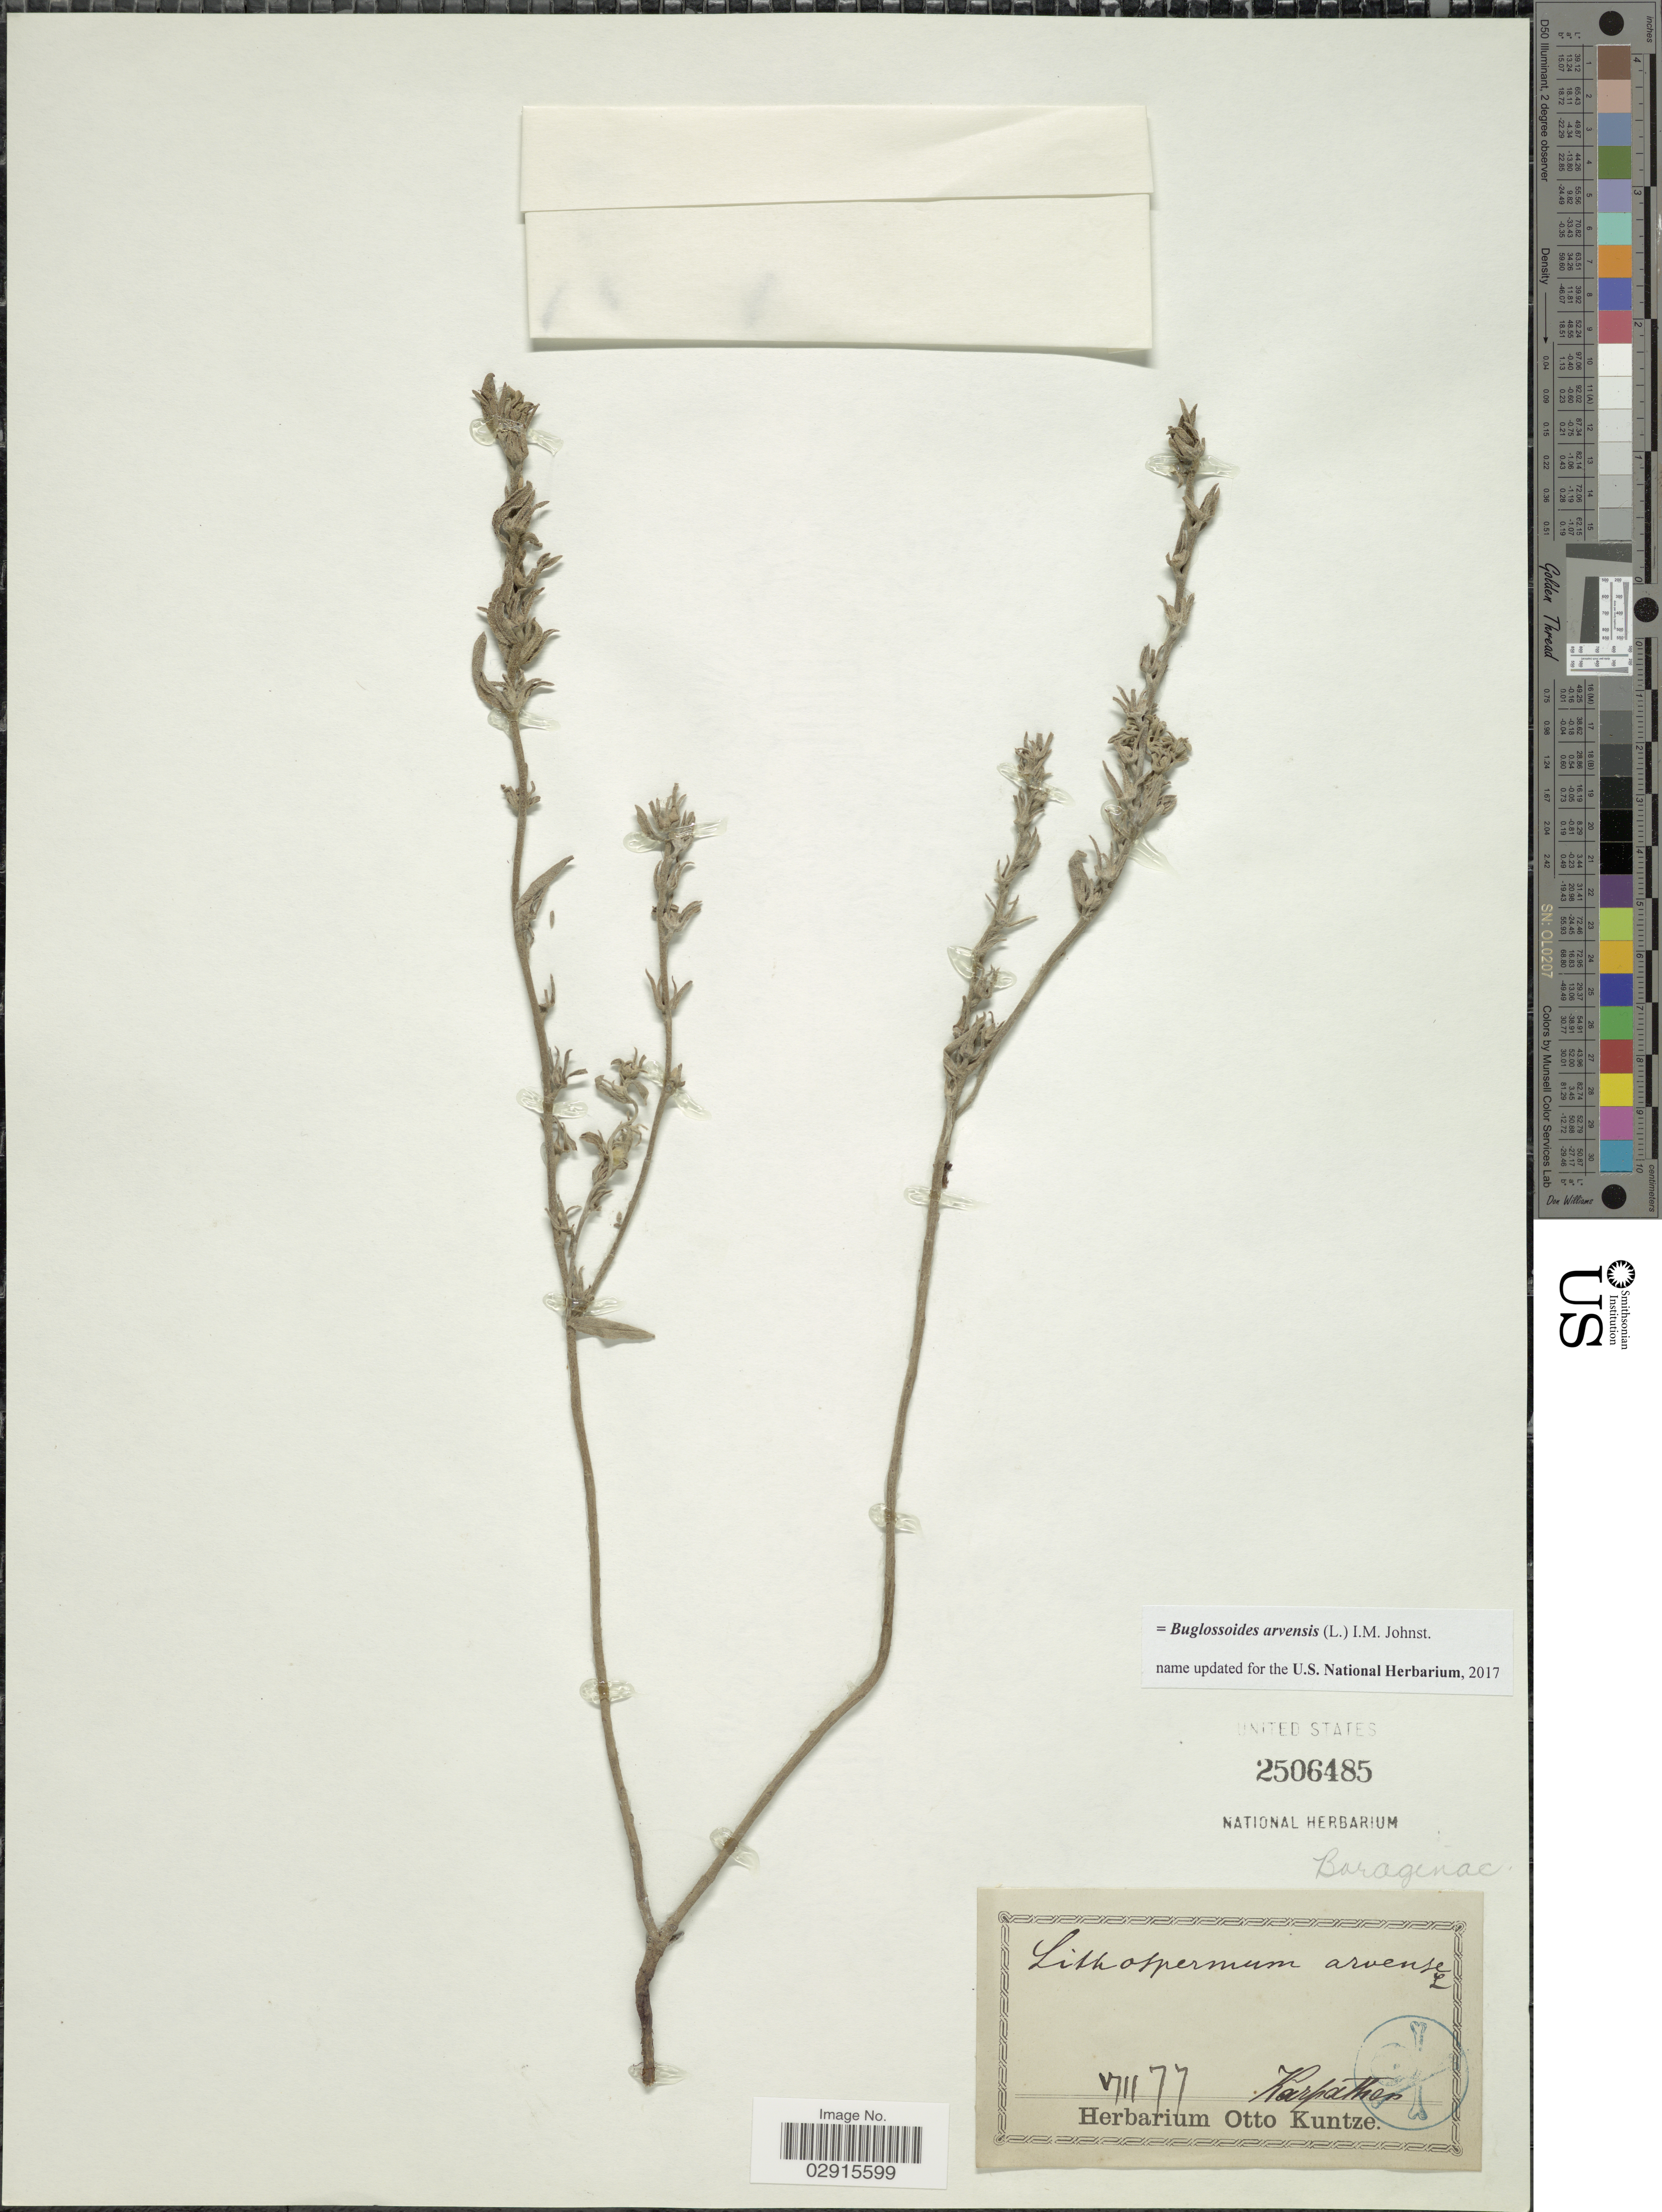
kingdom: Plantae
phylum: Tracheophyta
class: Magnoliopsida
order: Boraginales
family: Boraginaceae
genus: Buglossoides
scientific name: Buglossoides arvensis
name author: (L.) I.M. Johnst.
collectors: ex herb. Otto Kuntze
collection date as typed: Transcribed d/m/y: /8/77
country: Greece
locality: Karpathos.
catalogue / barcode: US 2506485